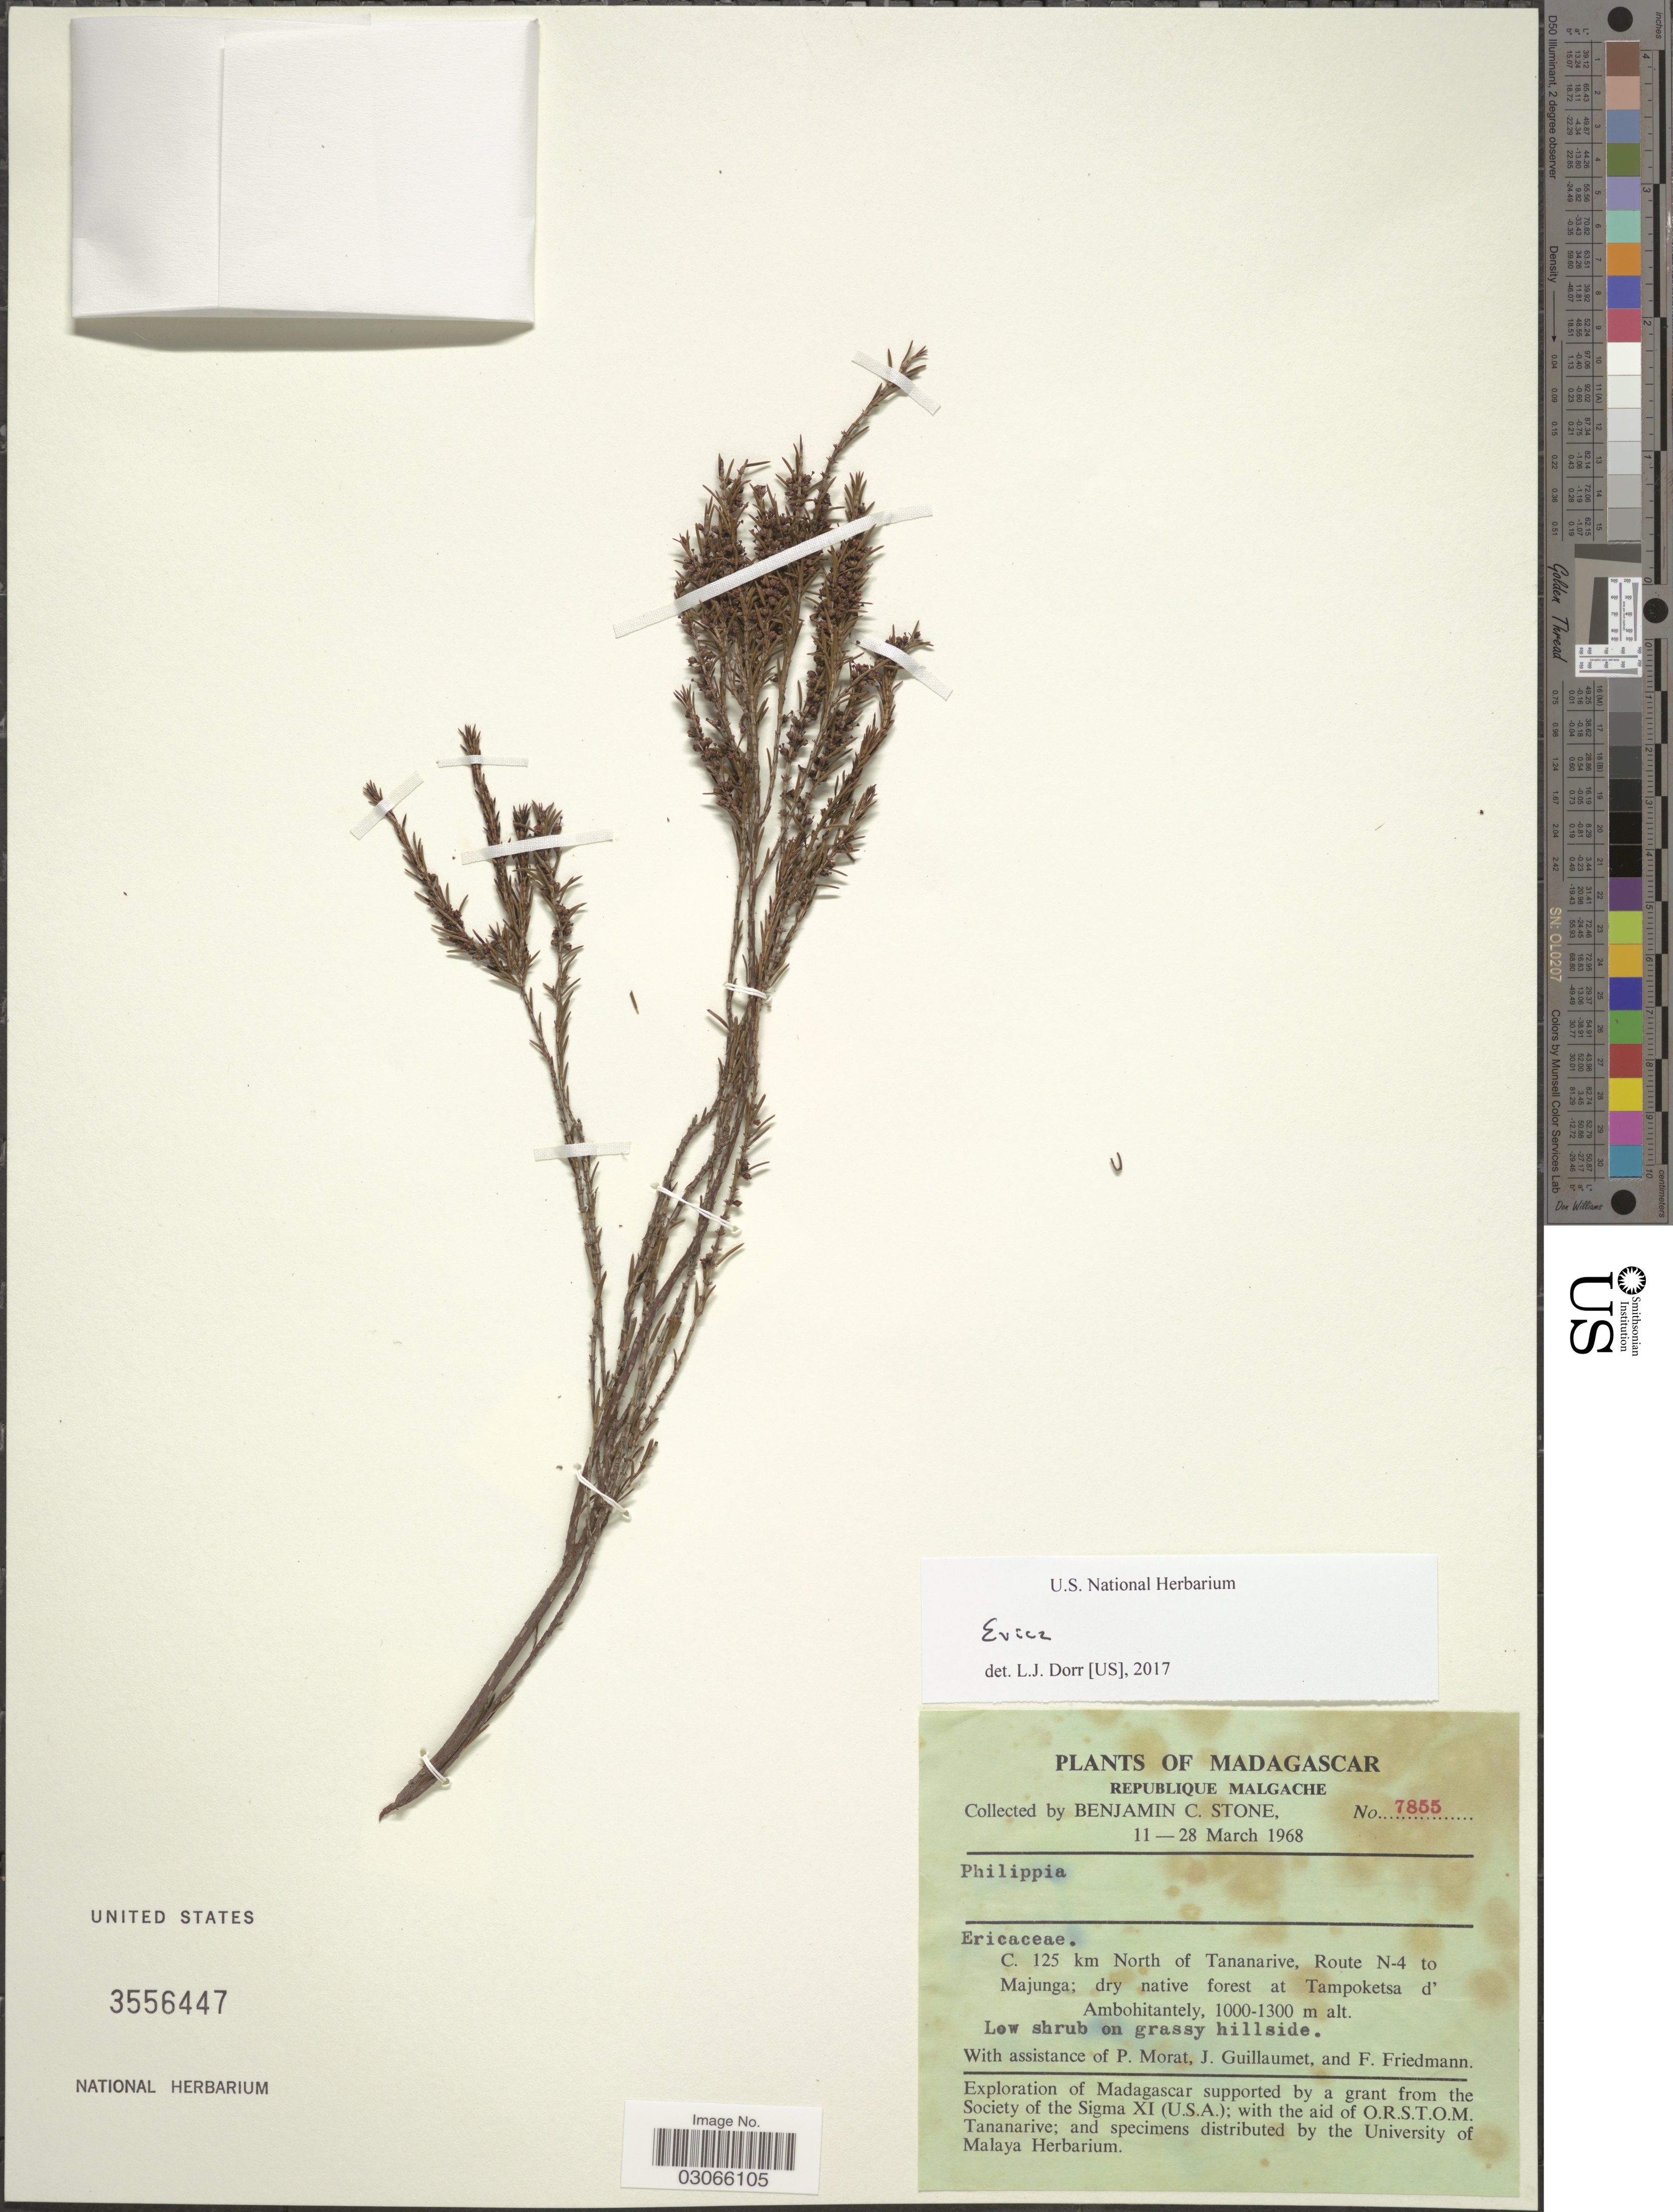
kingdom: Plantae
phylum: Tracheophyta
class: Magnoliopsida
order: Ericales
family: Ericaceae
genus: Erica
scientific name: Erica sp.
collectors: B. C. Stone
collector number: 7855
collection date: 1968-03-11/1968-03-28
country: Madagascar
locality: Republique Malgache, C. 125 km North of Tananarive, Route N-4 to Majunga; dry native forest at Tampoketsa d'Ambohitantely.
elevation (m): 1000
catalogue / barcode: US 3556447